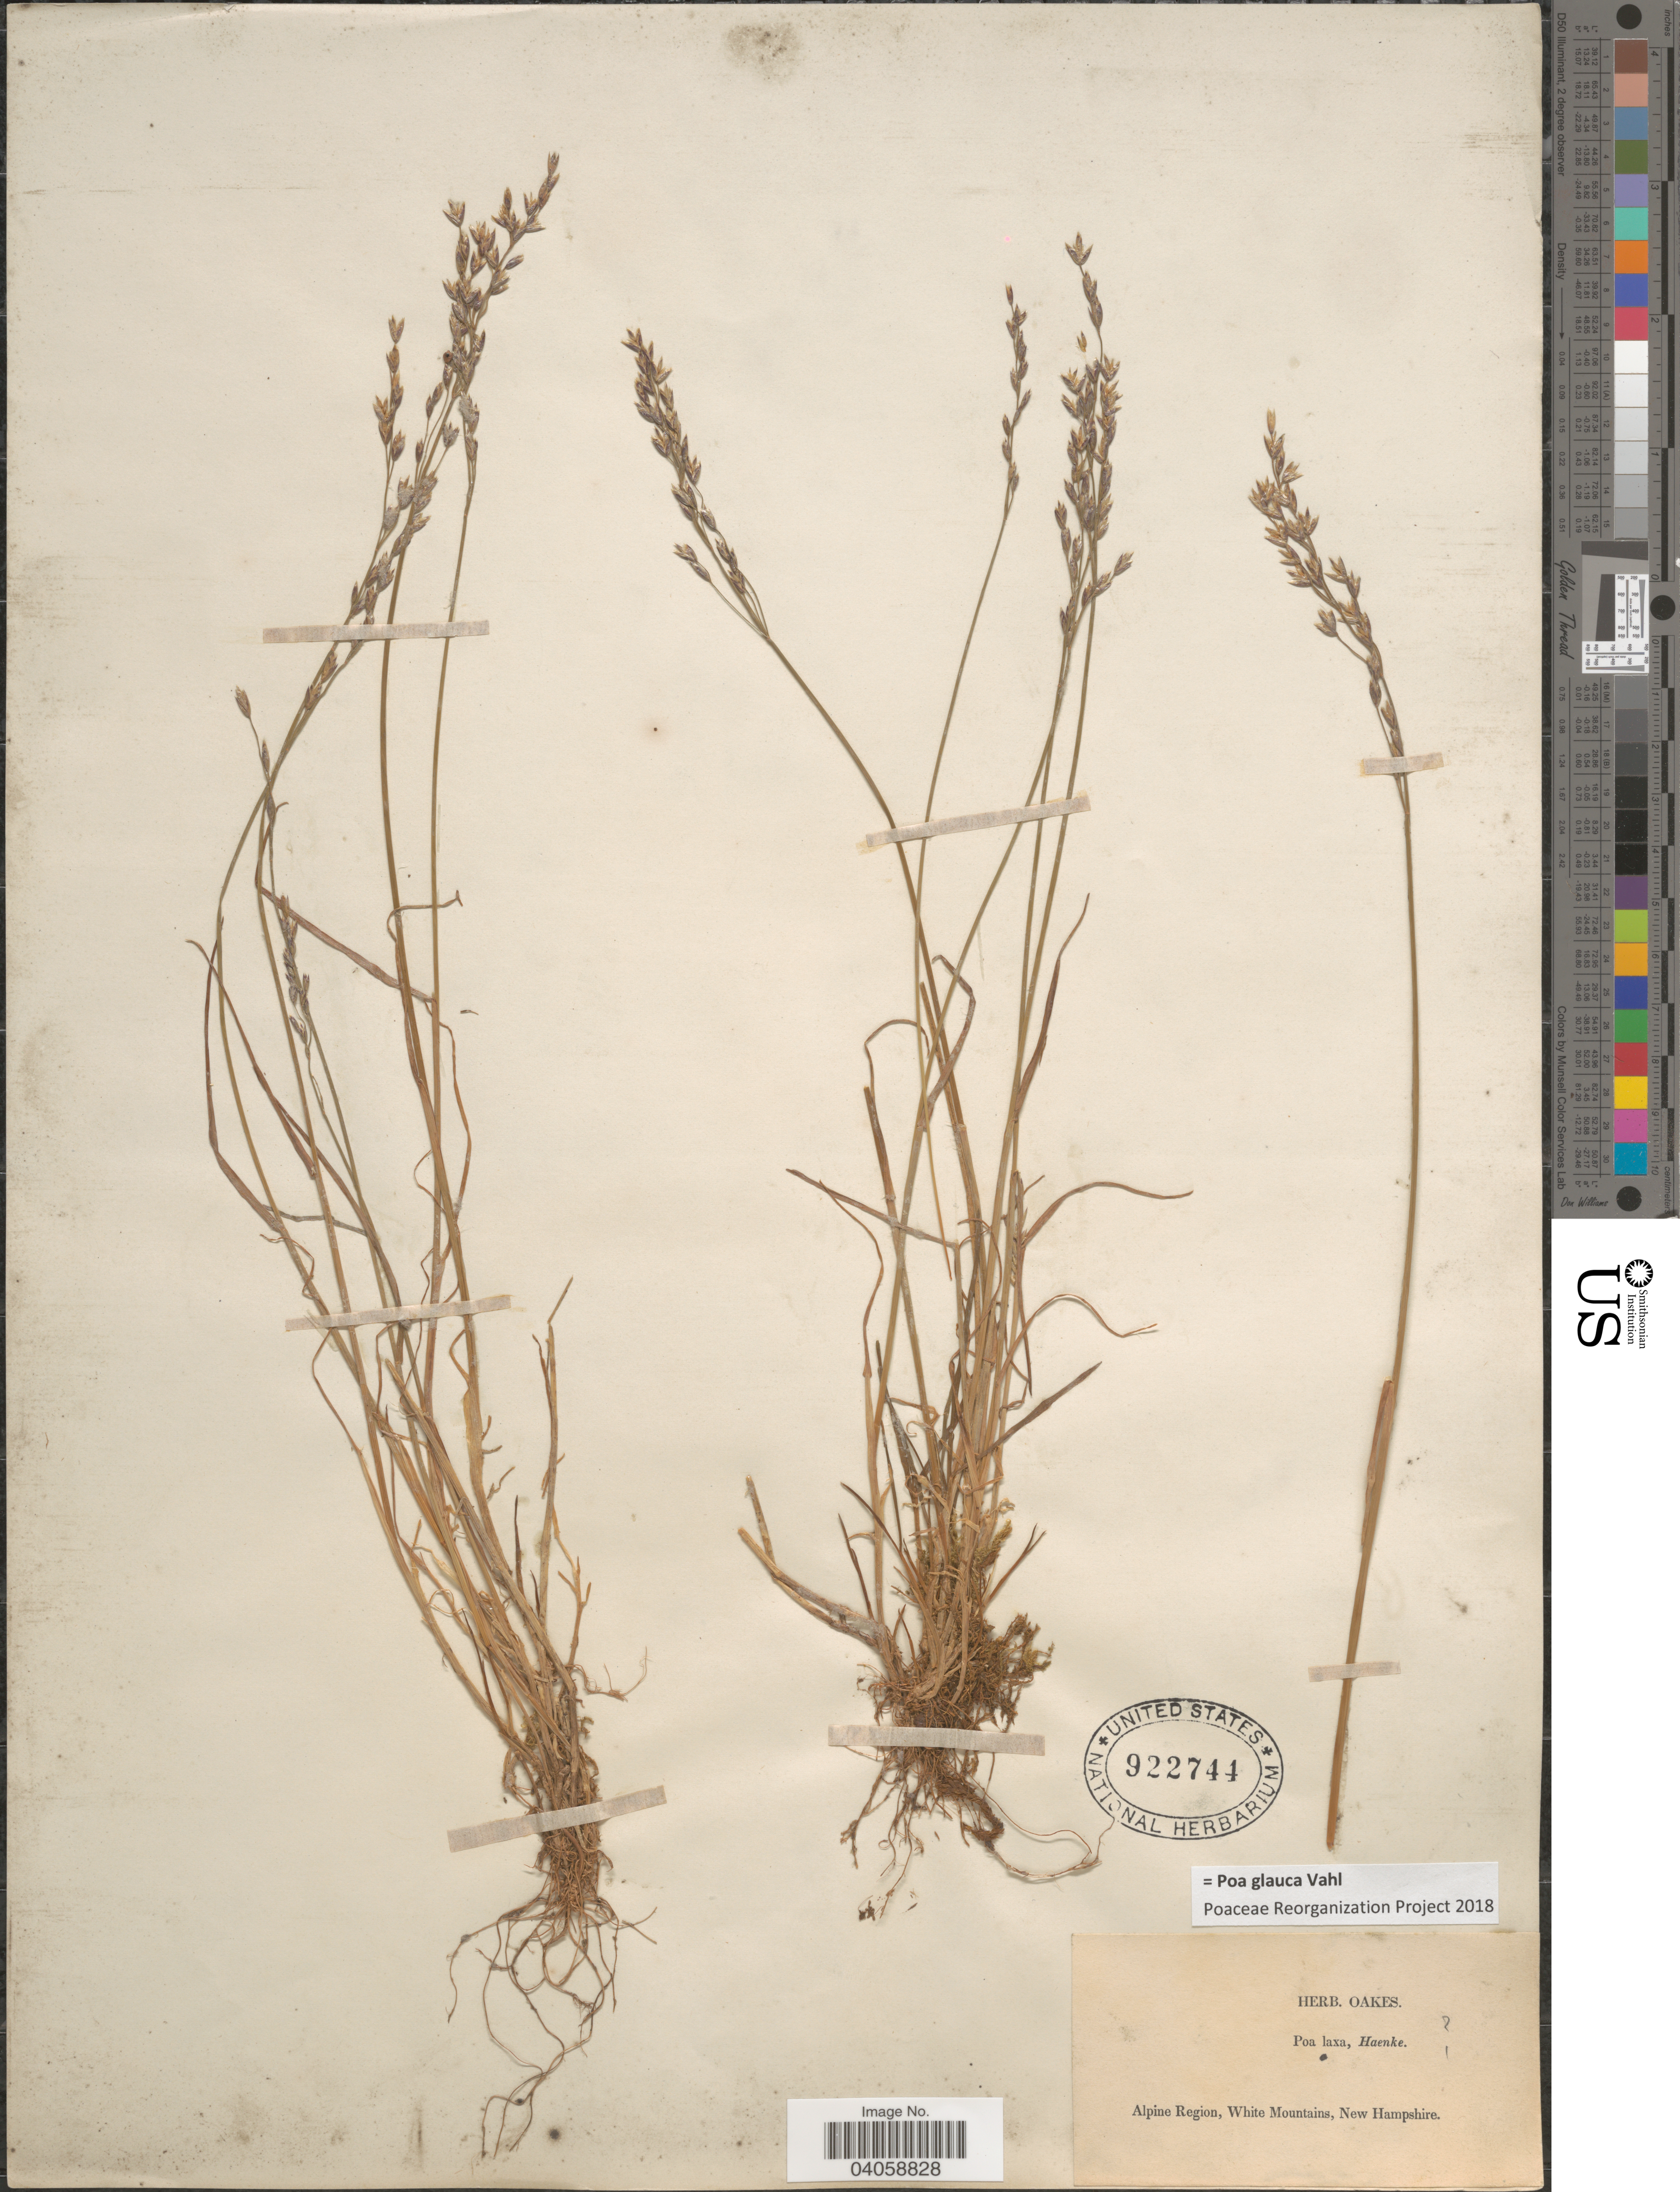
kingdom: Plantae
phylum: Tracheophyta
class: Liliopsida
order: Poales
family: Poaceae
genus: Poa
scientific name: Poa glauca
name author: Vahl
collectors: ex herb. Oakes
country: United States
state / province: New Hampshire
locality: Alpine Region, White Mountains.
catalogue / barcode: US 922744